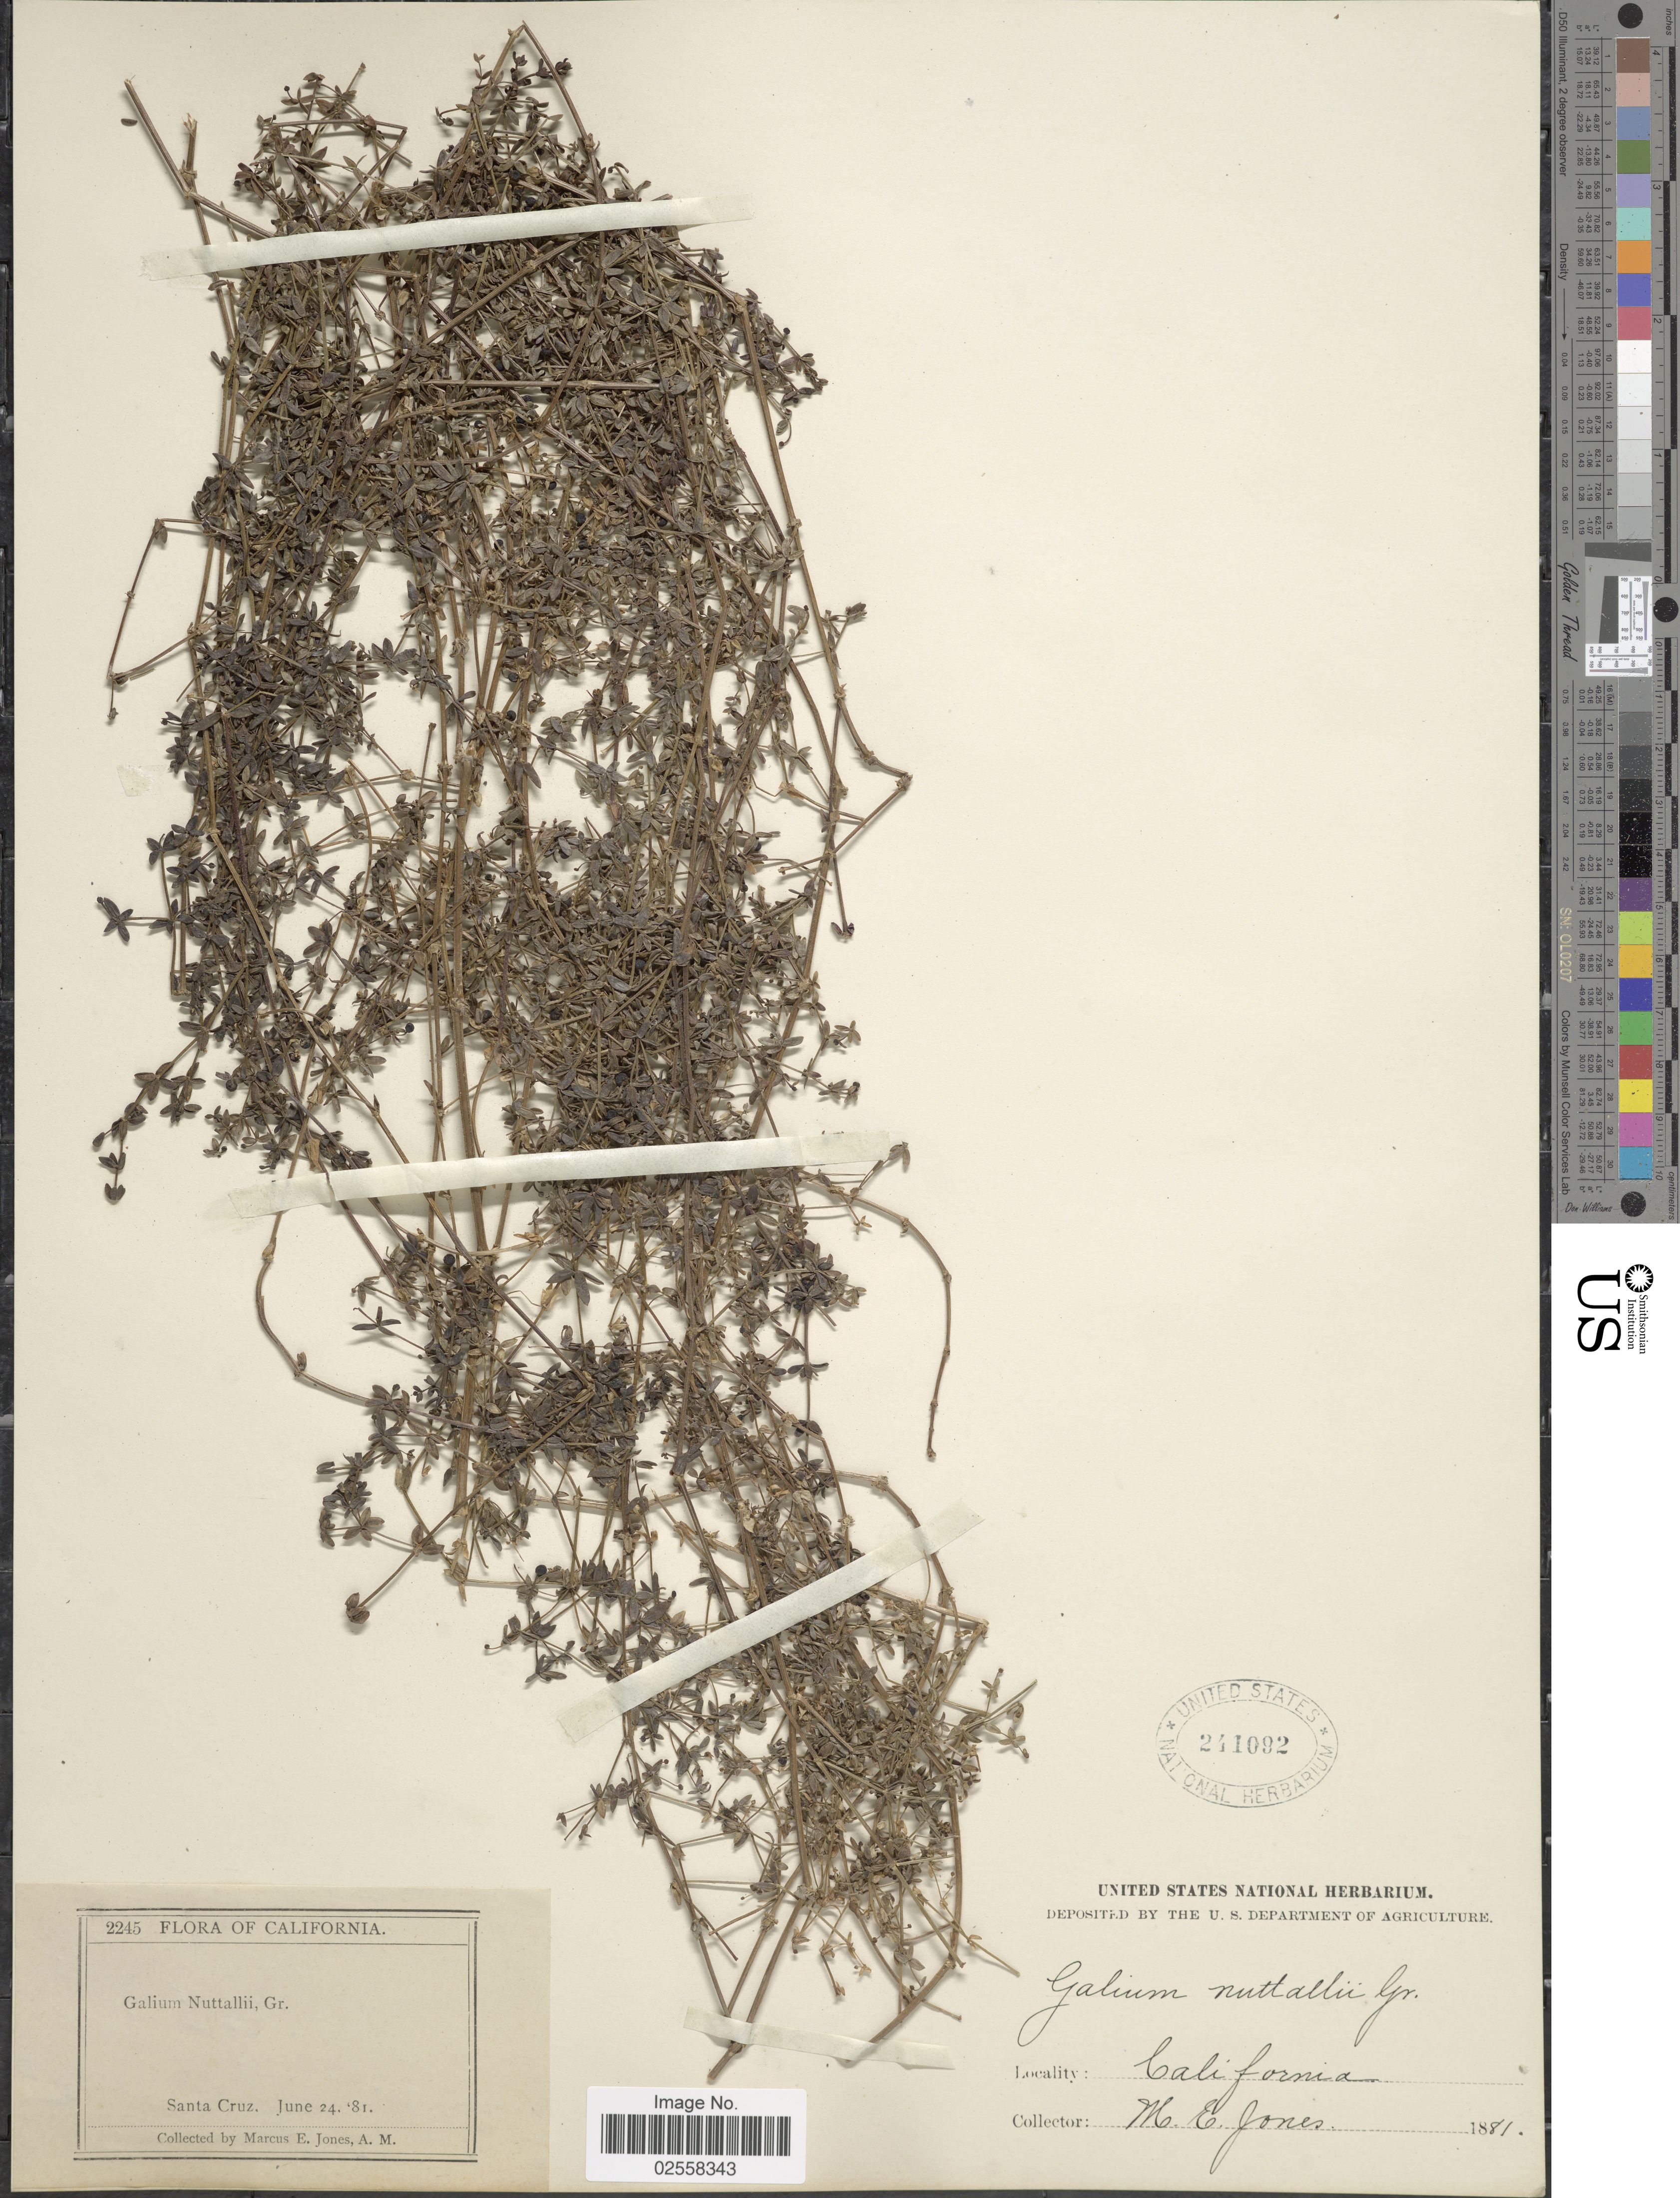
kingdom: Plantae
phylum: Tracheophyta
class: Magnoliopsida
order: Gentianales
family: Rubiaceae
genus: Galium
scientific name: Galium nuttallii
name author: A. Gray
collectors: M. E. Jones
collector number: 2245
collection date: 1881-06-24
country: United States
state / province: California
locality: Santa Cruz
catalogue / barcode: US 241092